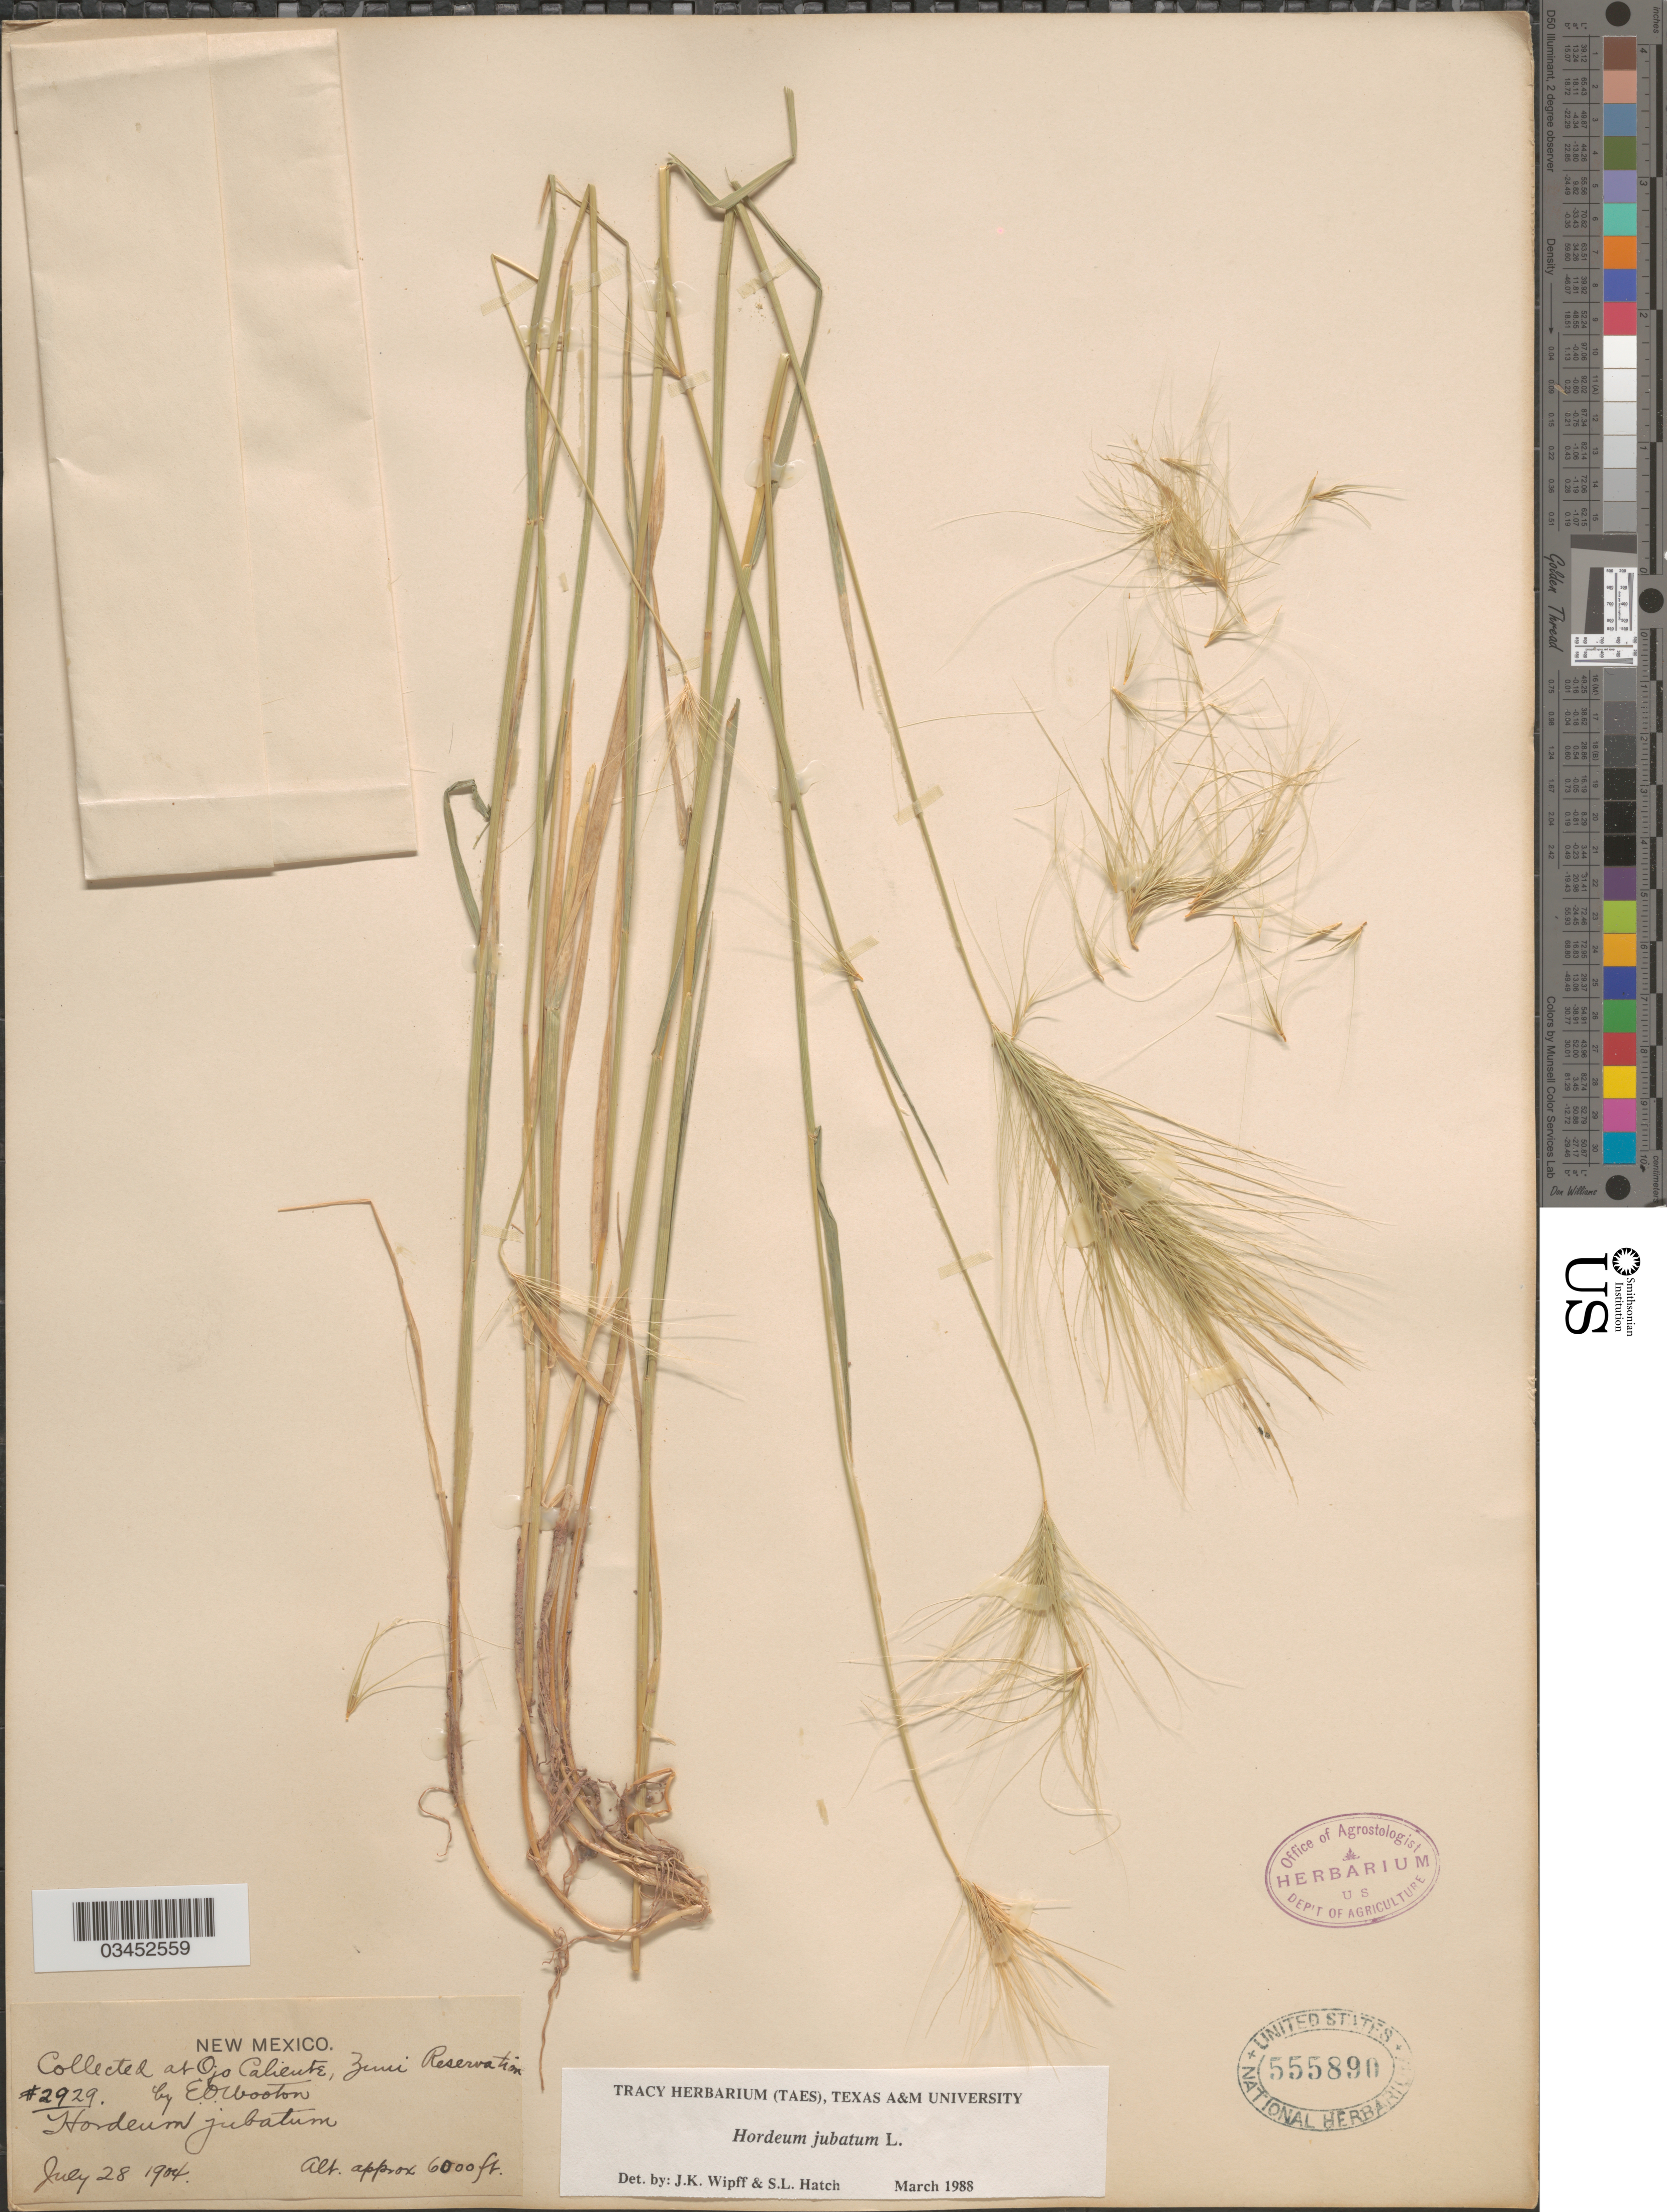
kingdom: Plantae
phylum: Tracheophyta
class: Liliopsida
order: Poales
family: Poaceae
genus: Hordeum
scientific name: Hordeum jubatum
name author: L.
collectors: E. O. Wooton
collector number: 2929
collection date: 1904-07-28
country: United States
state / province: New Mexico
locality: At Ojo Caliente, Zuni Reservation.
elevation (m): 1829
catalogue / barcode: US 555890